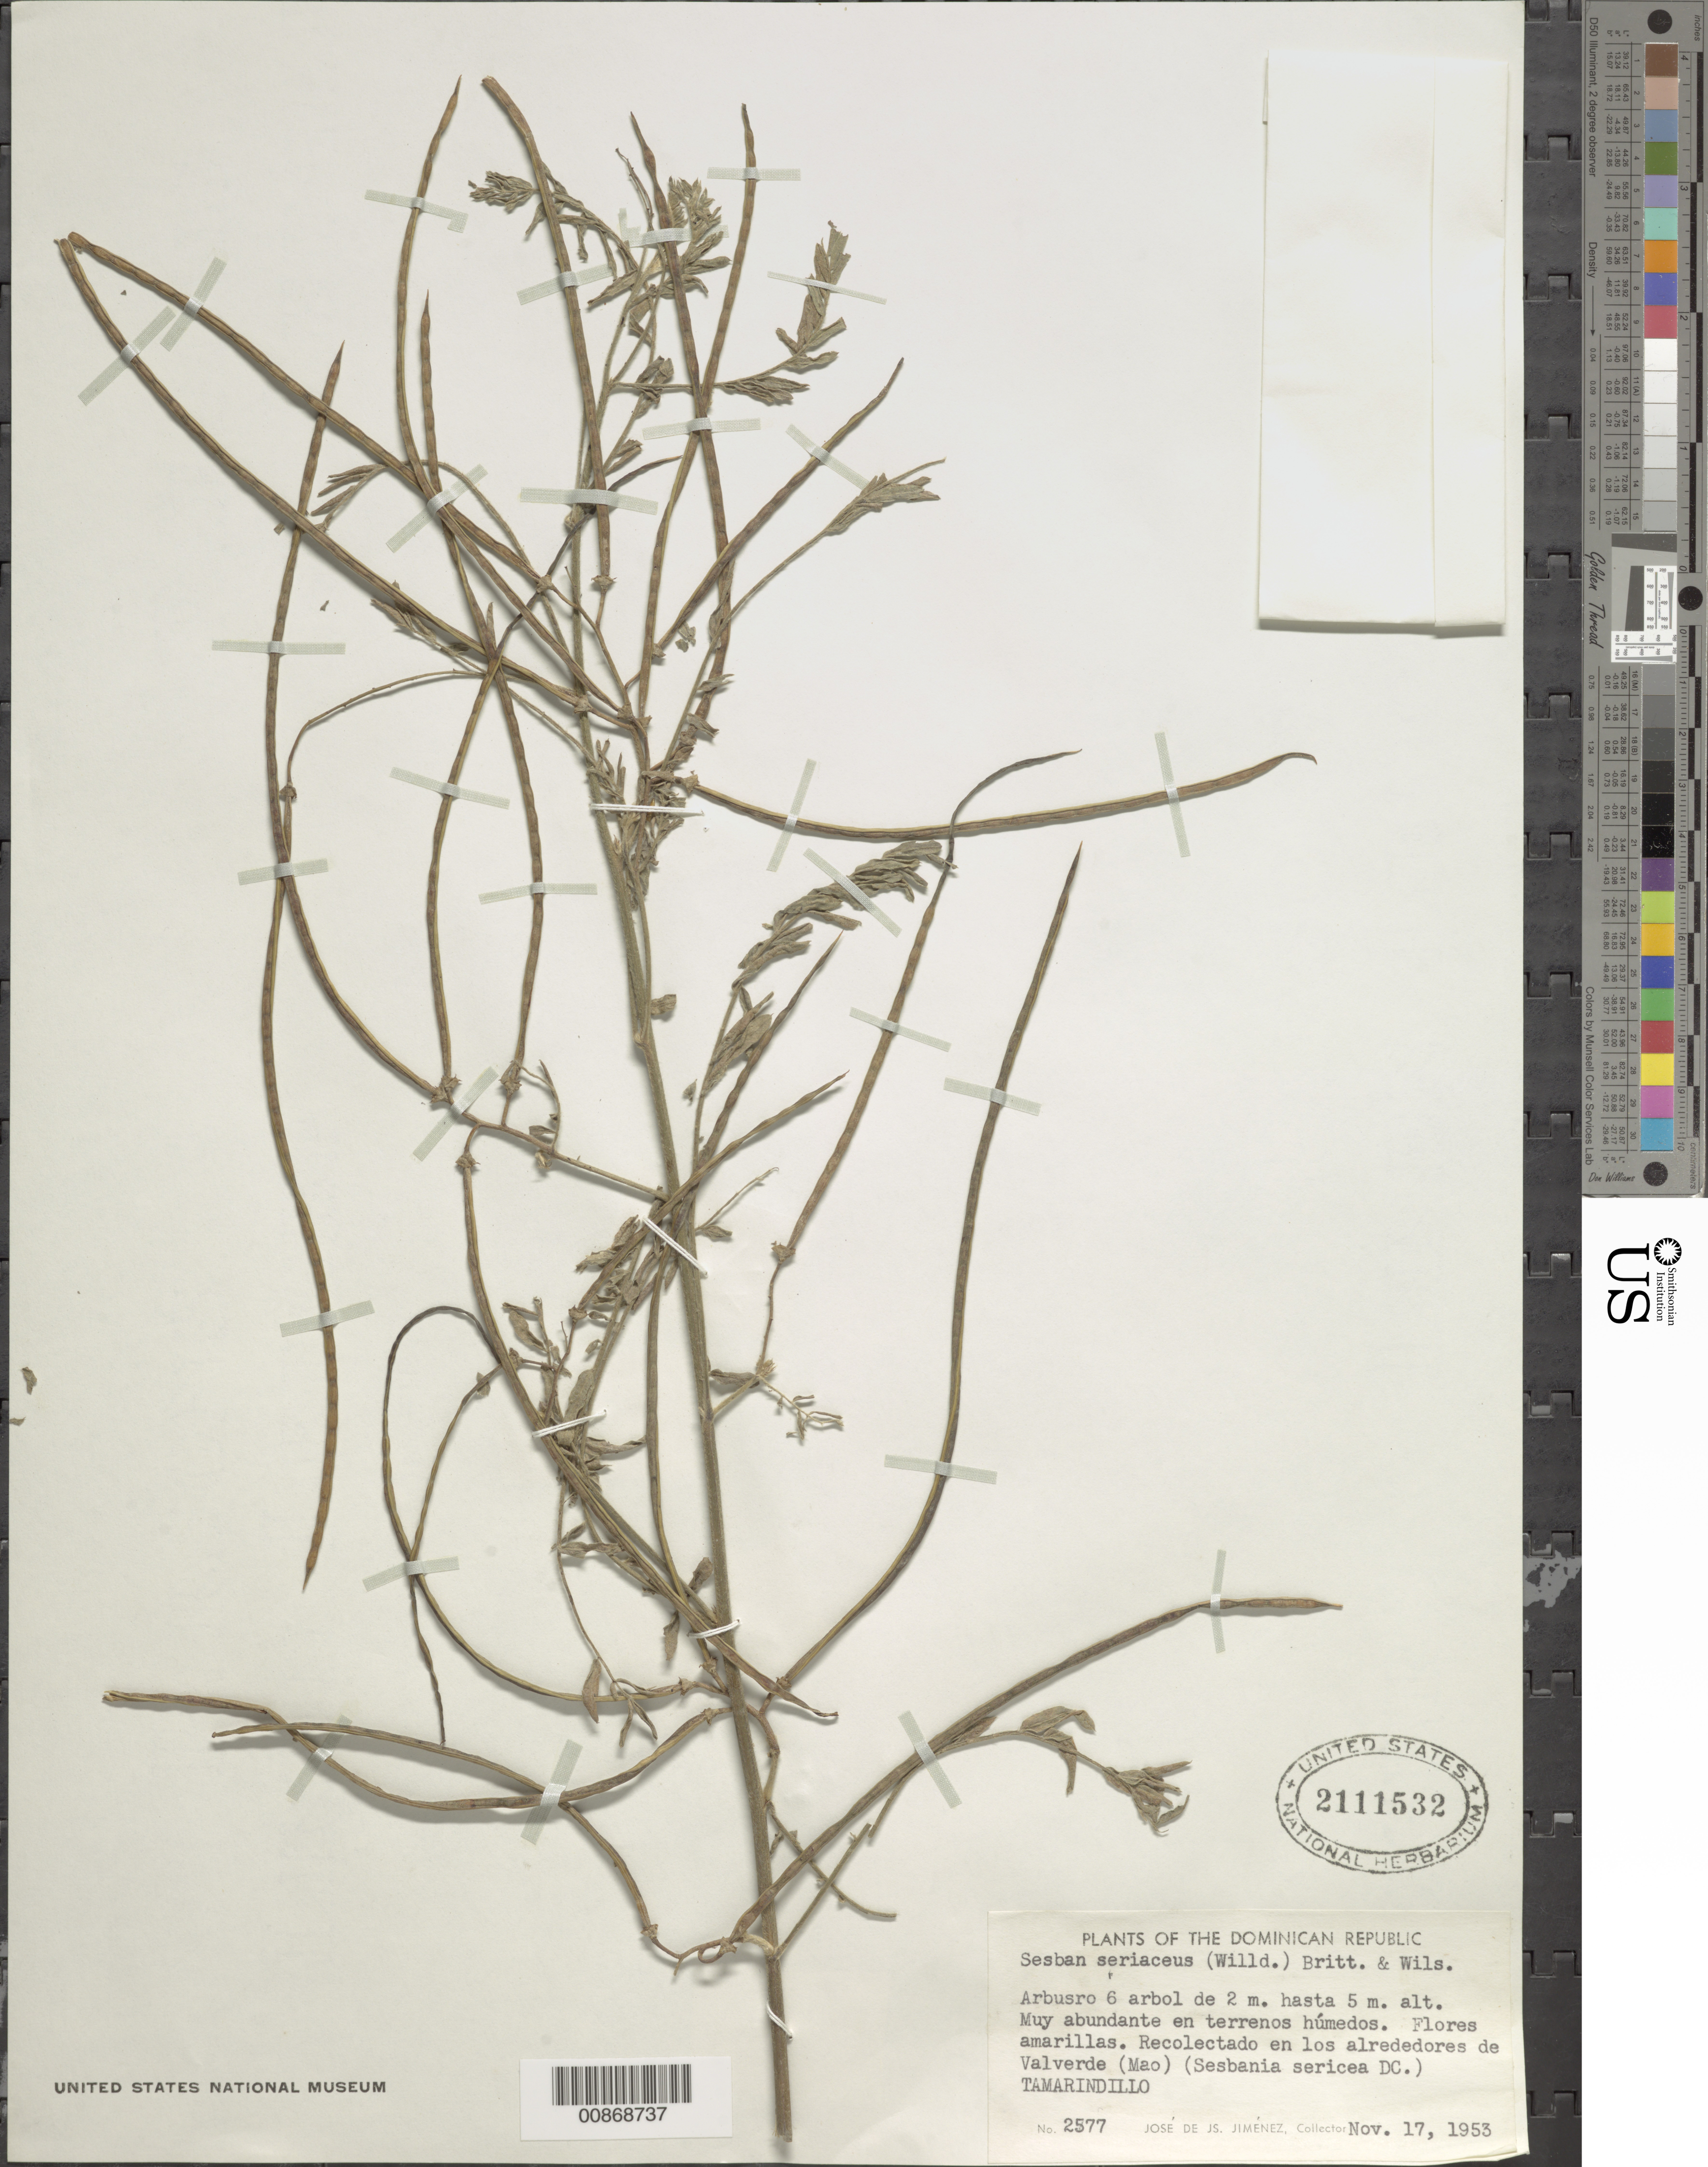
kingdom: Plantae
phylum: Tracheophyta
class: Magnoliopsida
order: Fabales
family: Fabaceae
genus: Sesbania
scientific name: Sesbania sericea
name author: (Willd.) Link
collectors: J. J. Jiménez Almonte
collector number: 2577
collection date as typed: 17 Nov 1953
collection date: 1953-11-17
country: Dominican Republic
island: Hispaniola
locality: Alrededores de Valverde (Mao).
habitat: Muy abundante en terrenos húmedos.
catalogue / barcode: US 2111532